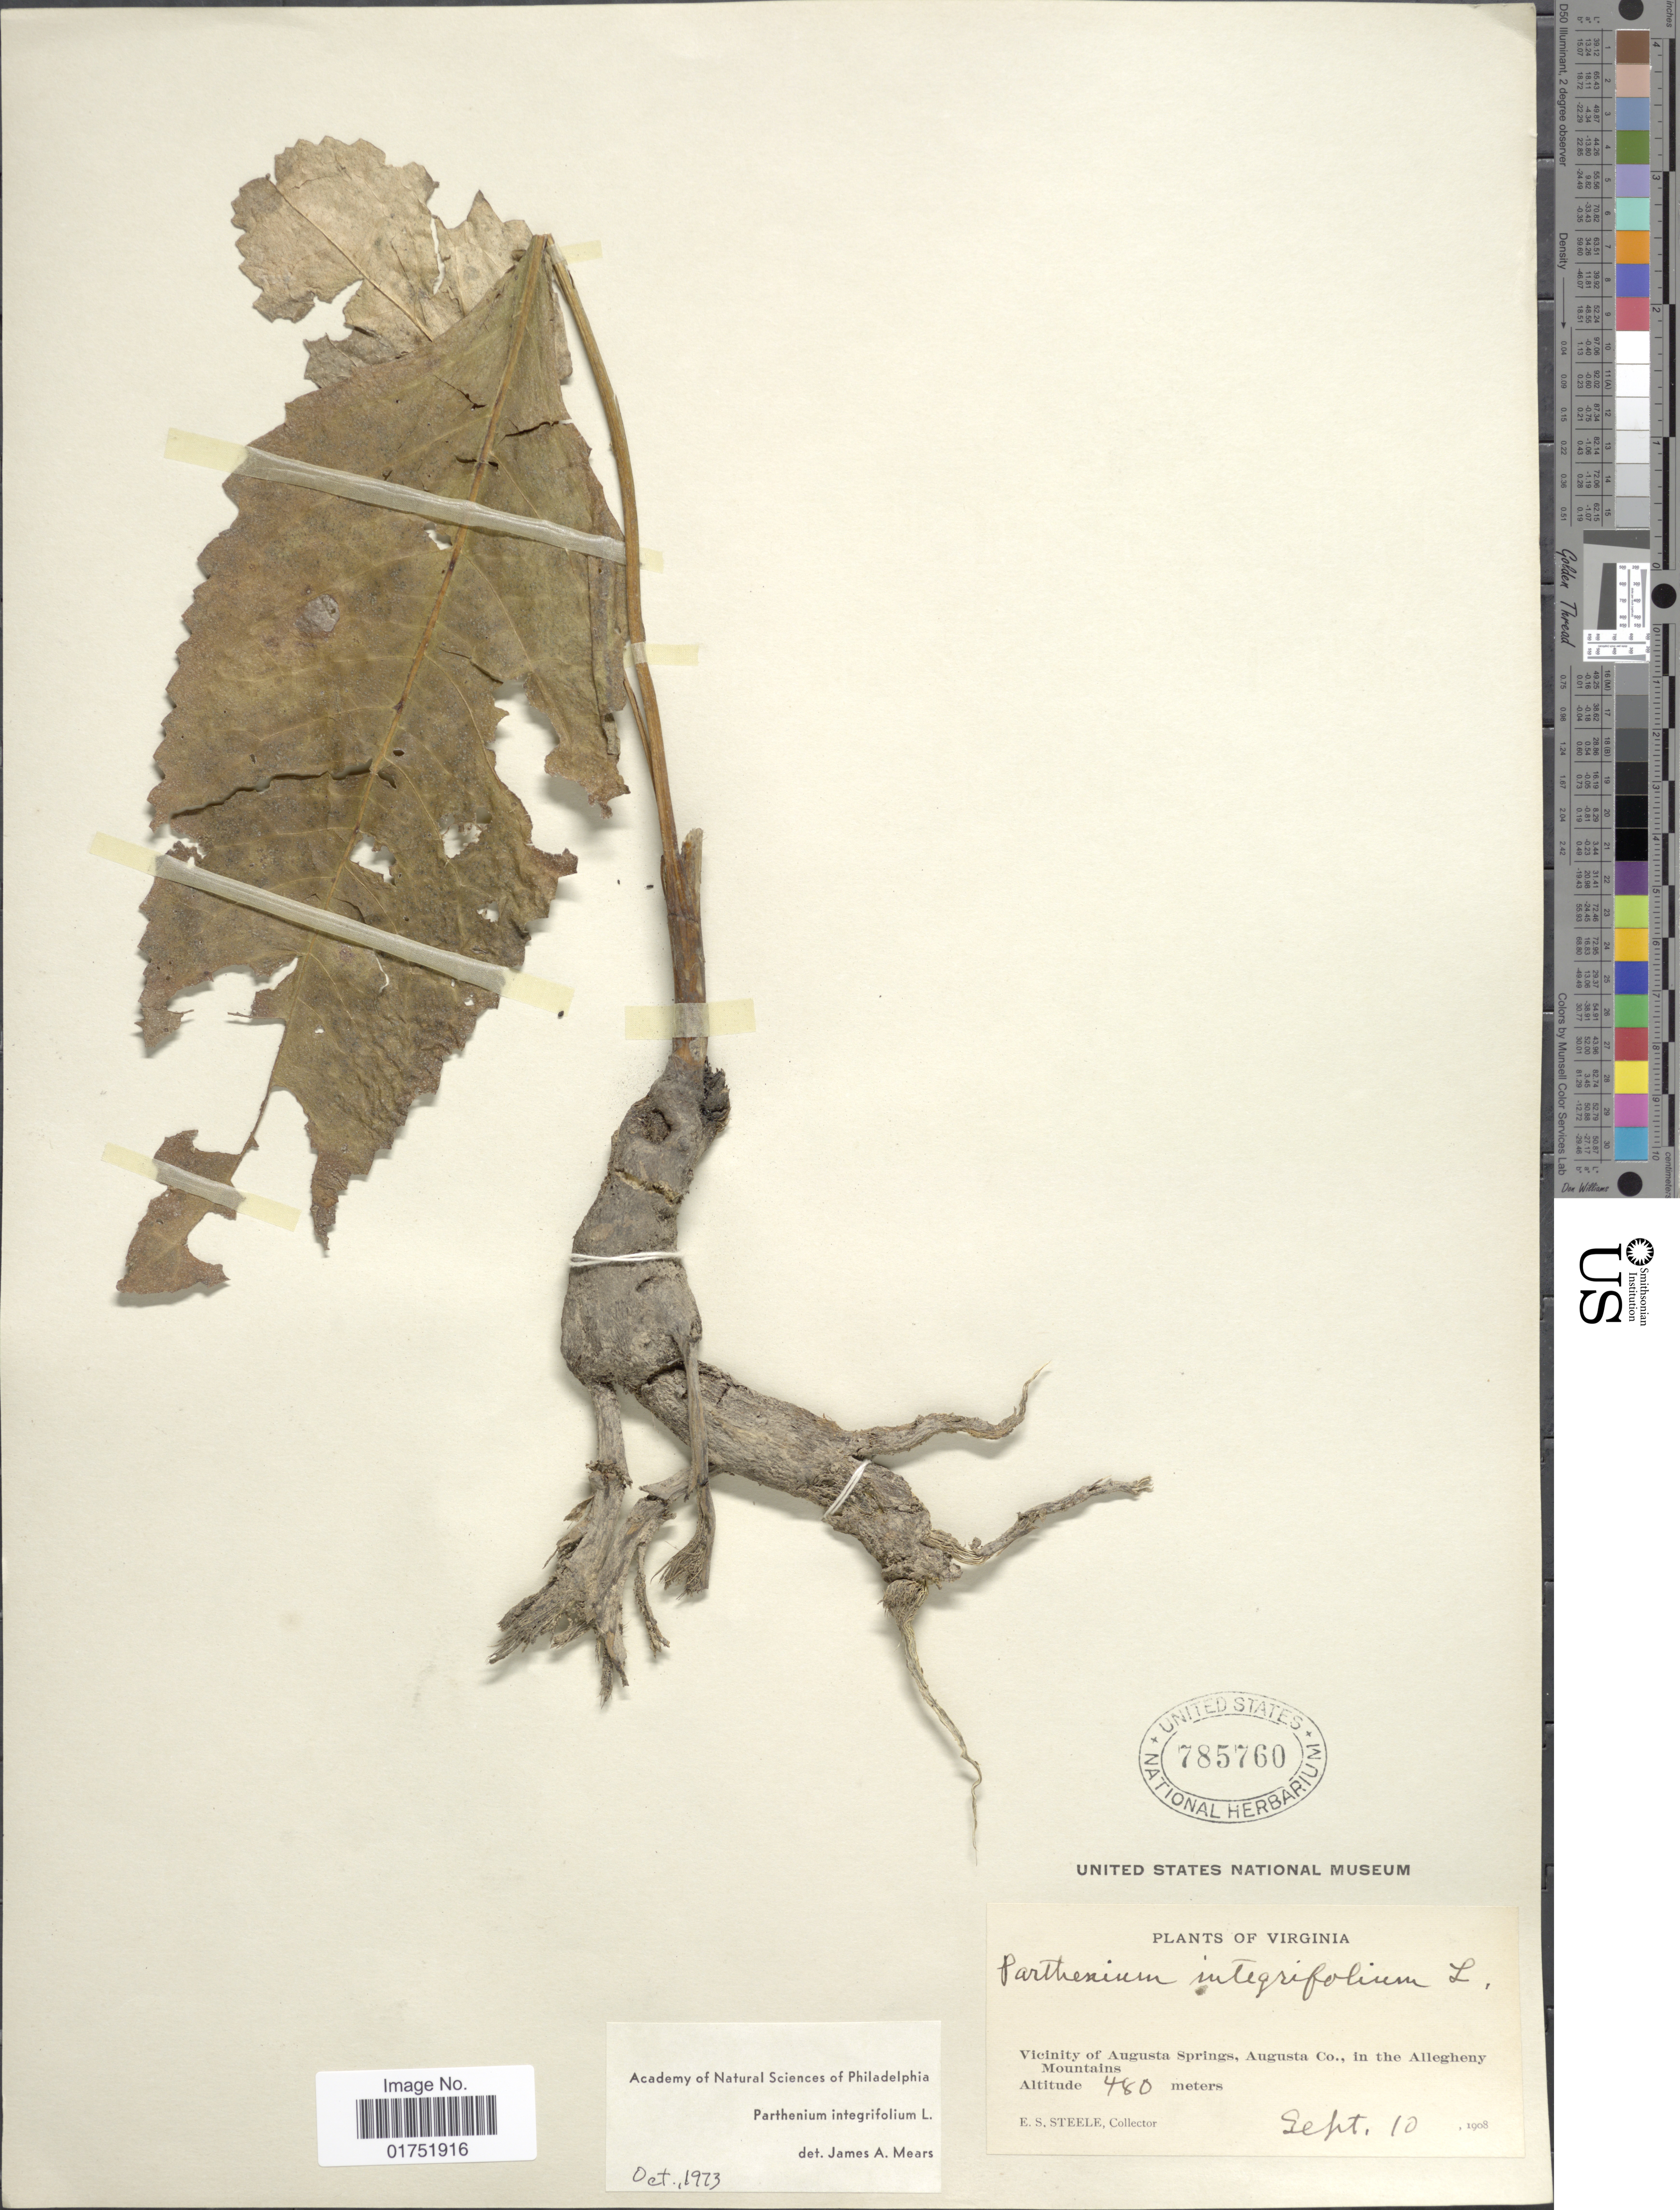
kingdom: Plantae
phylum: Tracheophyta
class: Magnoliopsida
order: Asterales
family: Asteraceae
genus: Parthenium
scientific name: Parthenium integrifolium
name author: L.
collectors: E. Steele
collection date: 1908-09-10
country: United States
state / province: Virginia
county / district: Augusta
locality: Vicinity of Augusta Springs, Augusta Co., Allegheny Mountains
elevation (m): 480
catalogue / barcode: US 785760